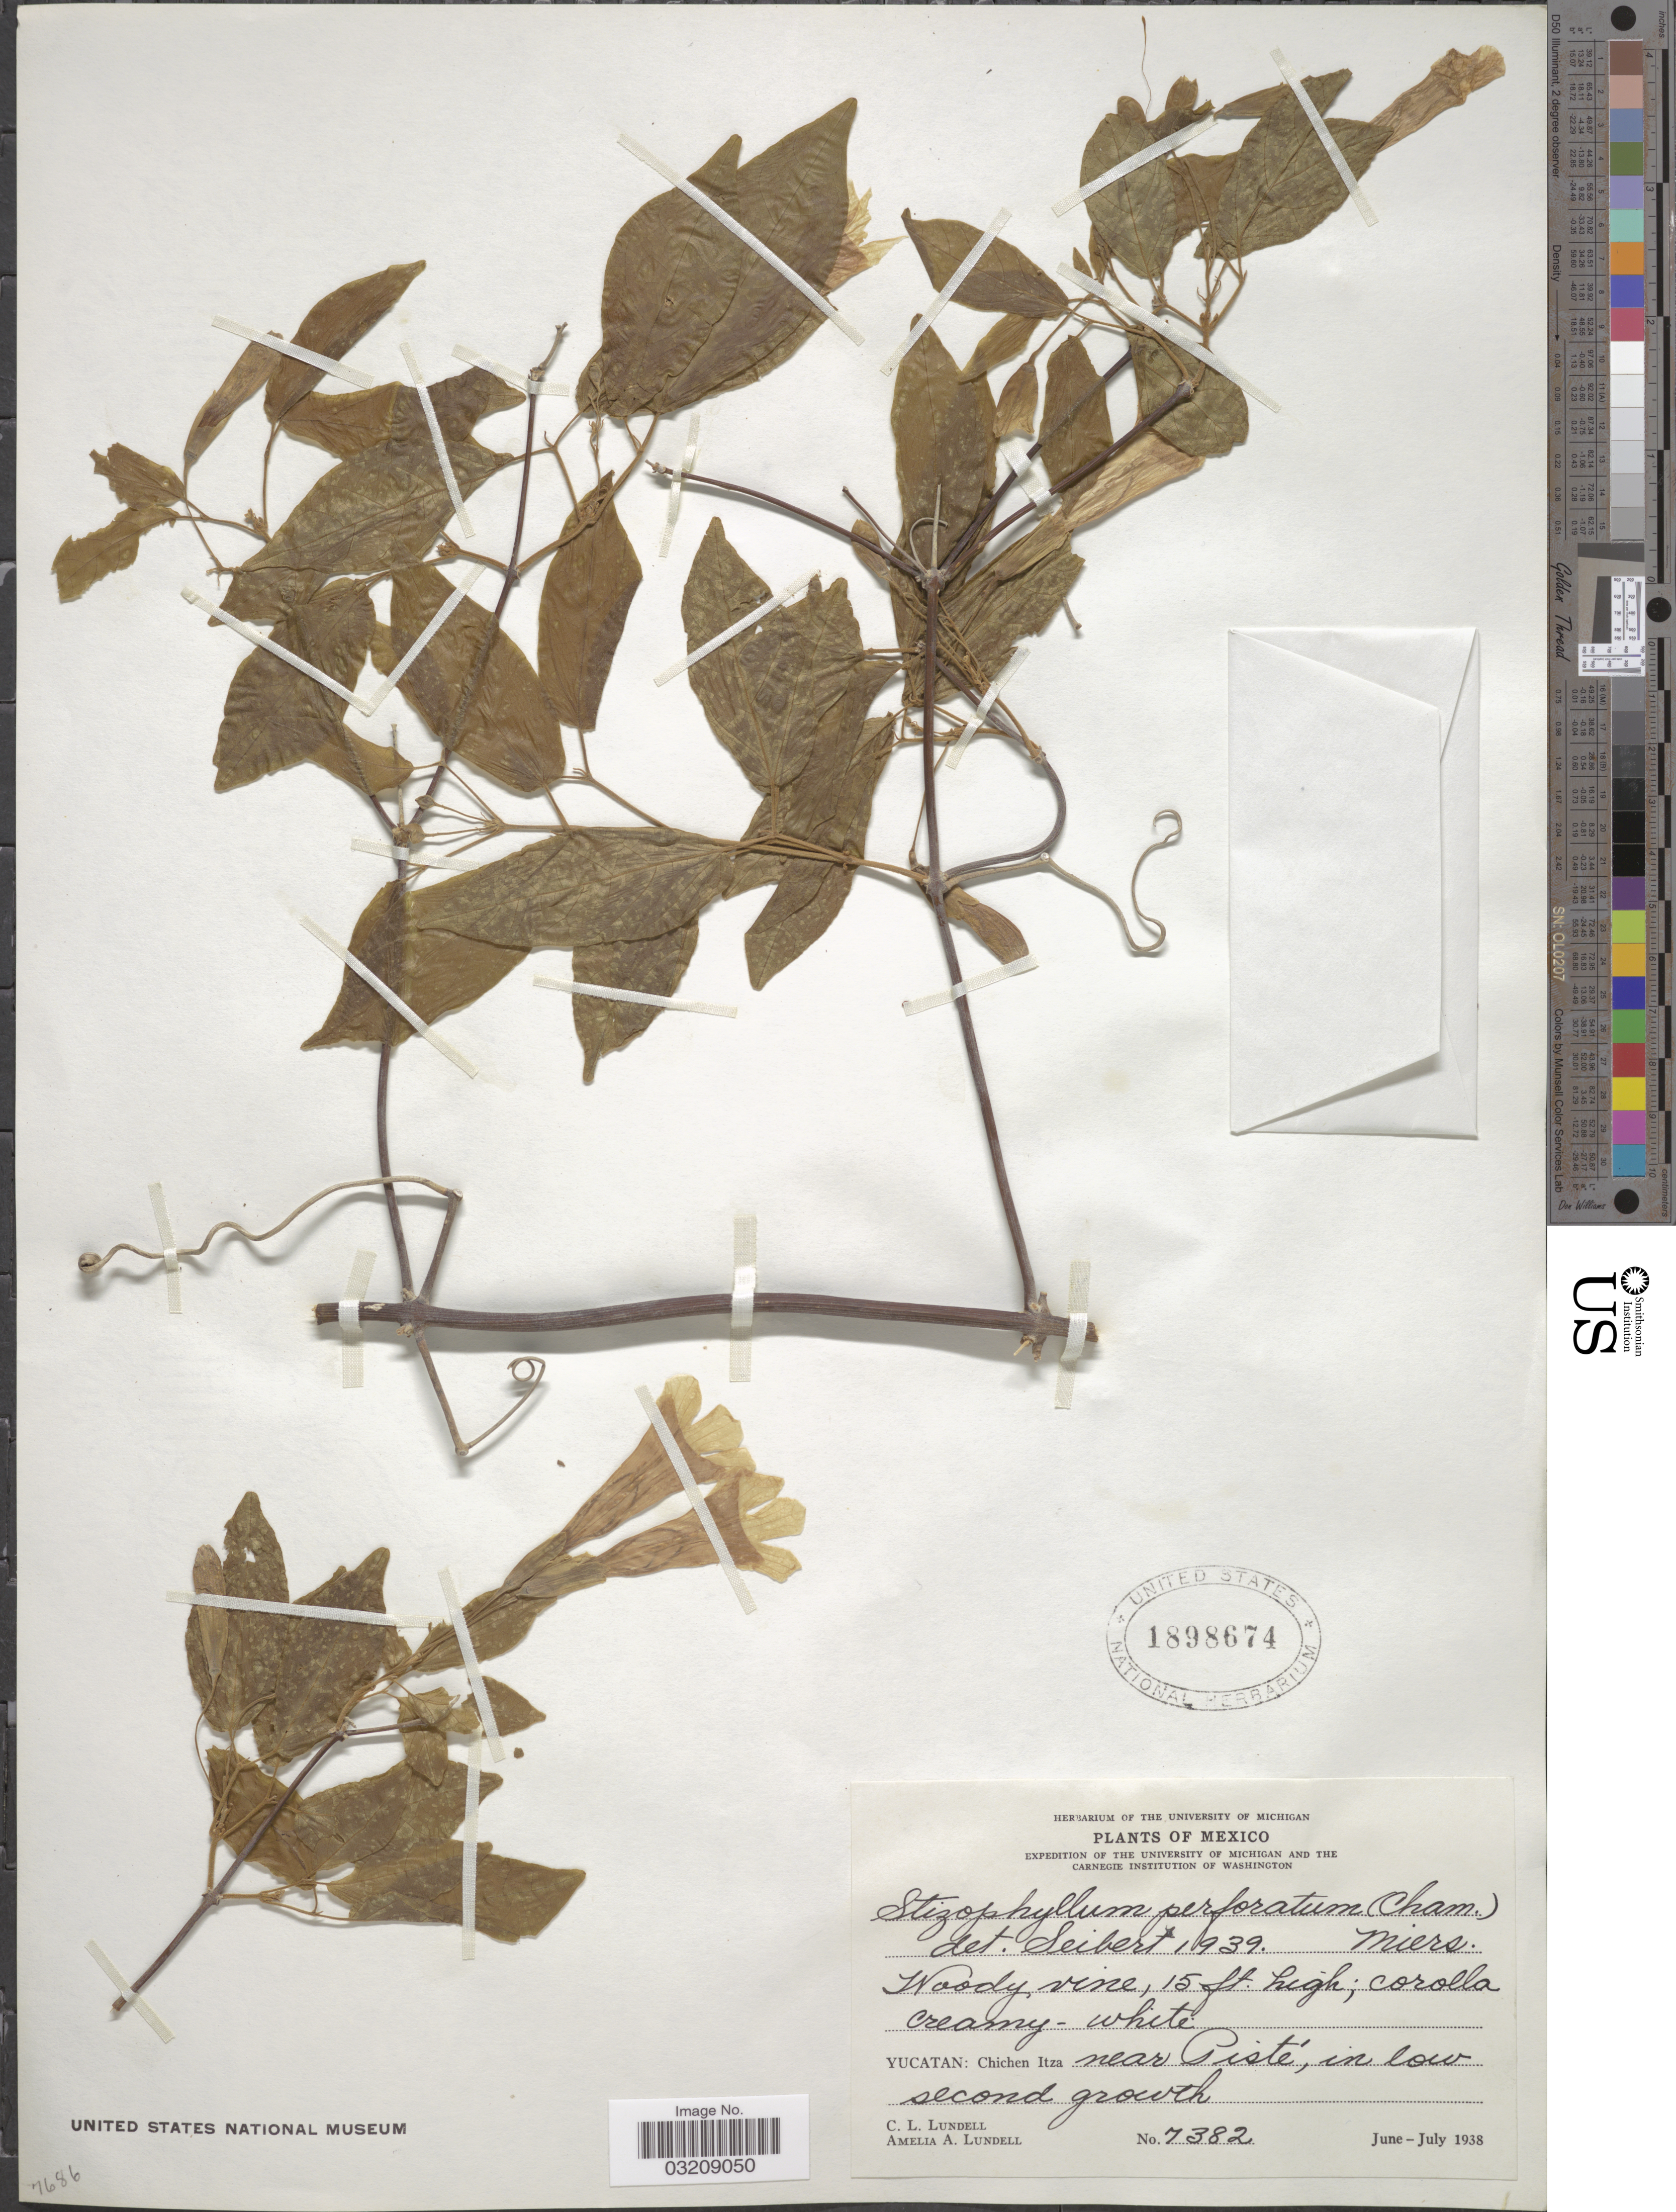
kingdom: Plantae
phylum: Tracheophyta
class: Magnoliopsida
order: Lamiales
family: Bignoniaceae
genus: Stizophyllum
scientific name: Stizophyllum perforatum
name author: (Cham.) Miers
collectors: C. L. Lundell & A. A. Lundell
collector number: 7382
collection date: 1938-06/1938-07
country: Mexico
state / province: Yucatán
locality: Chichen Itza near Pisté.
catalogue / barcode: US 1898674